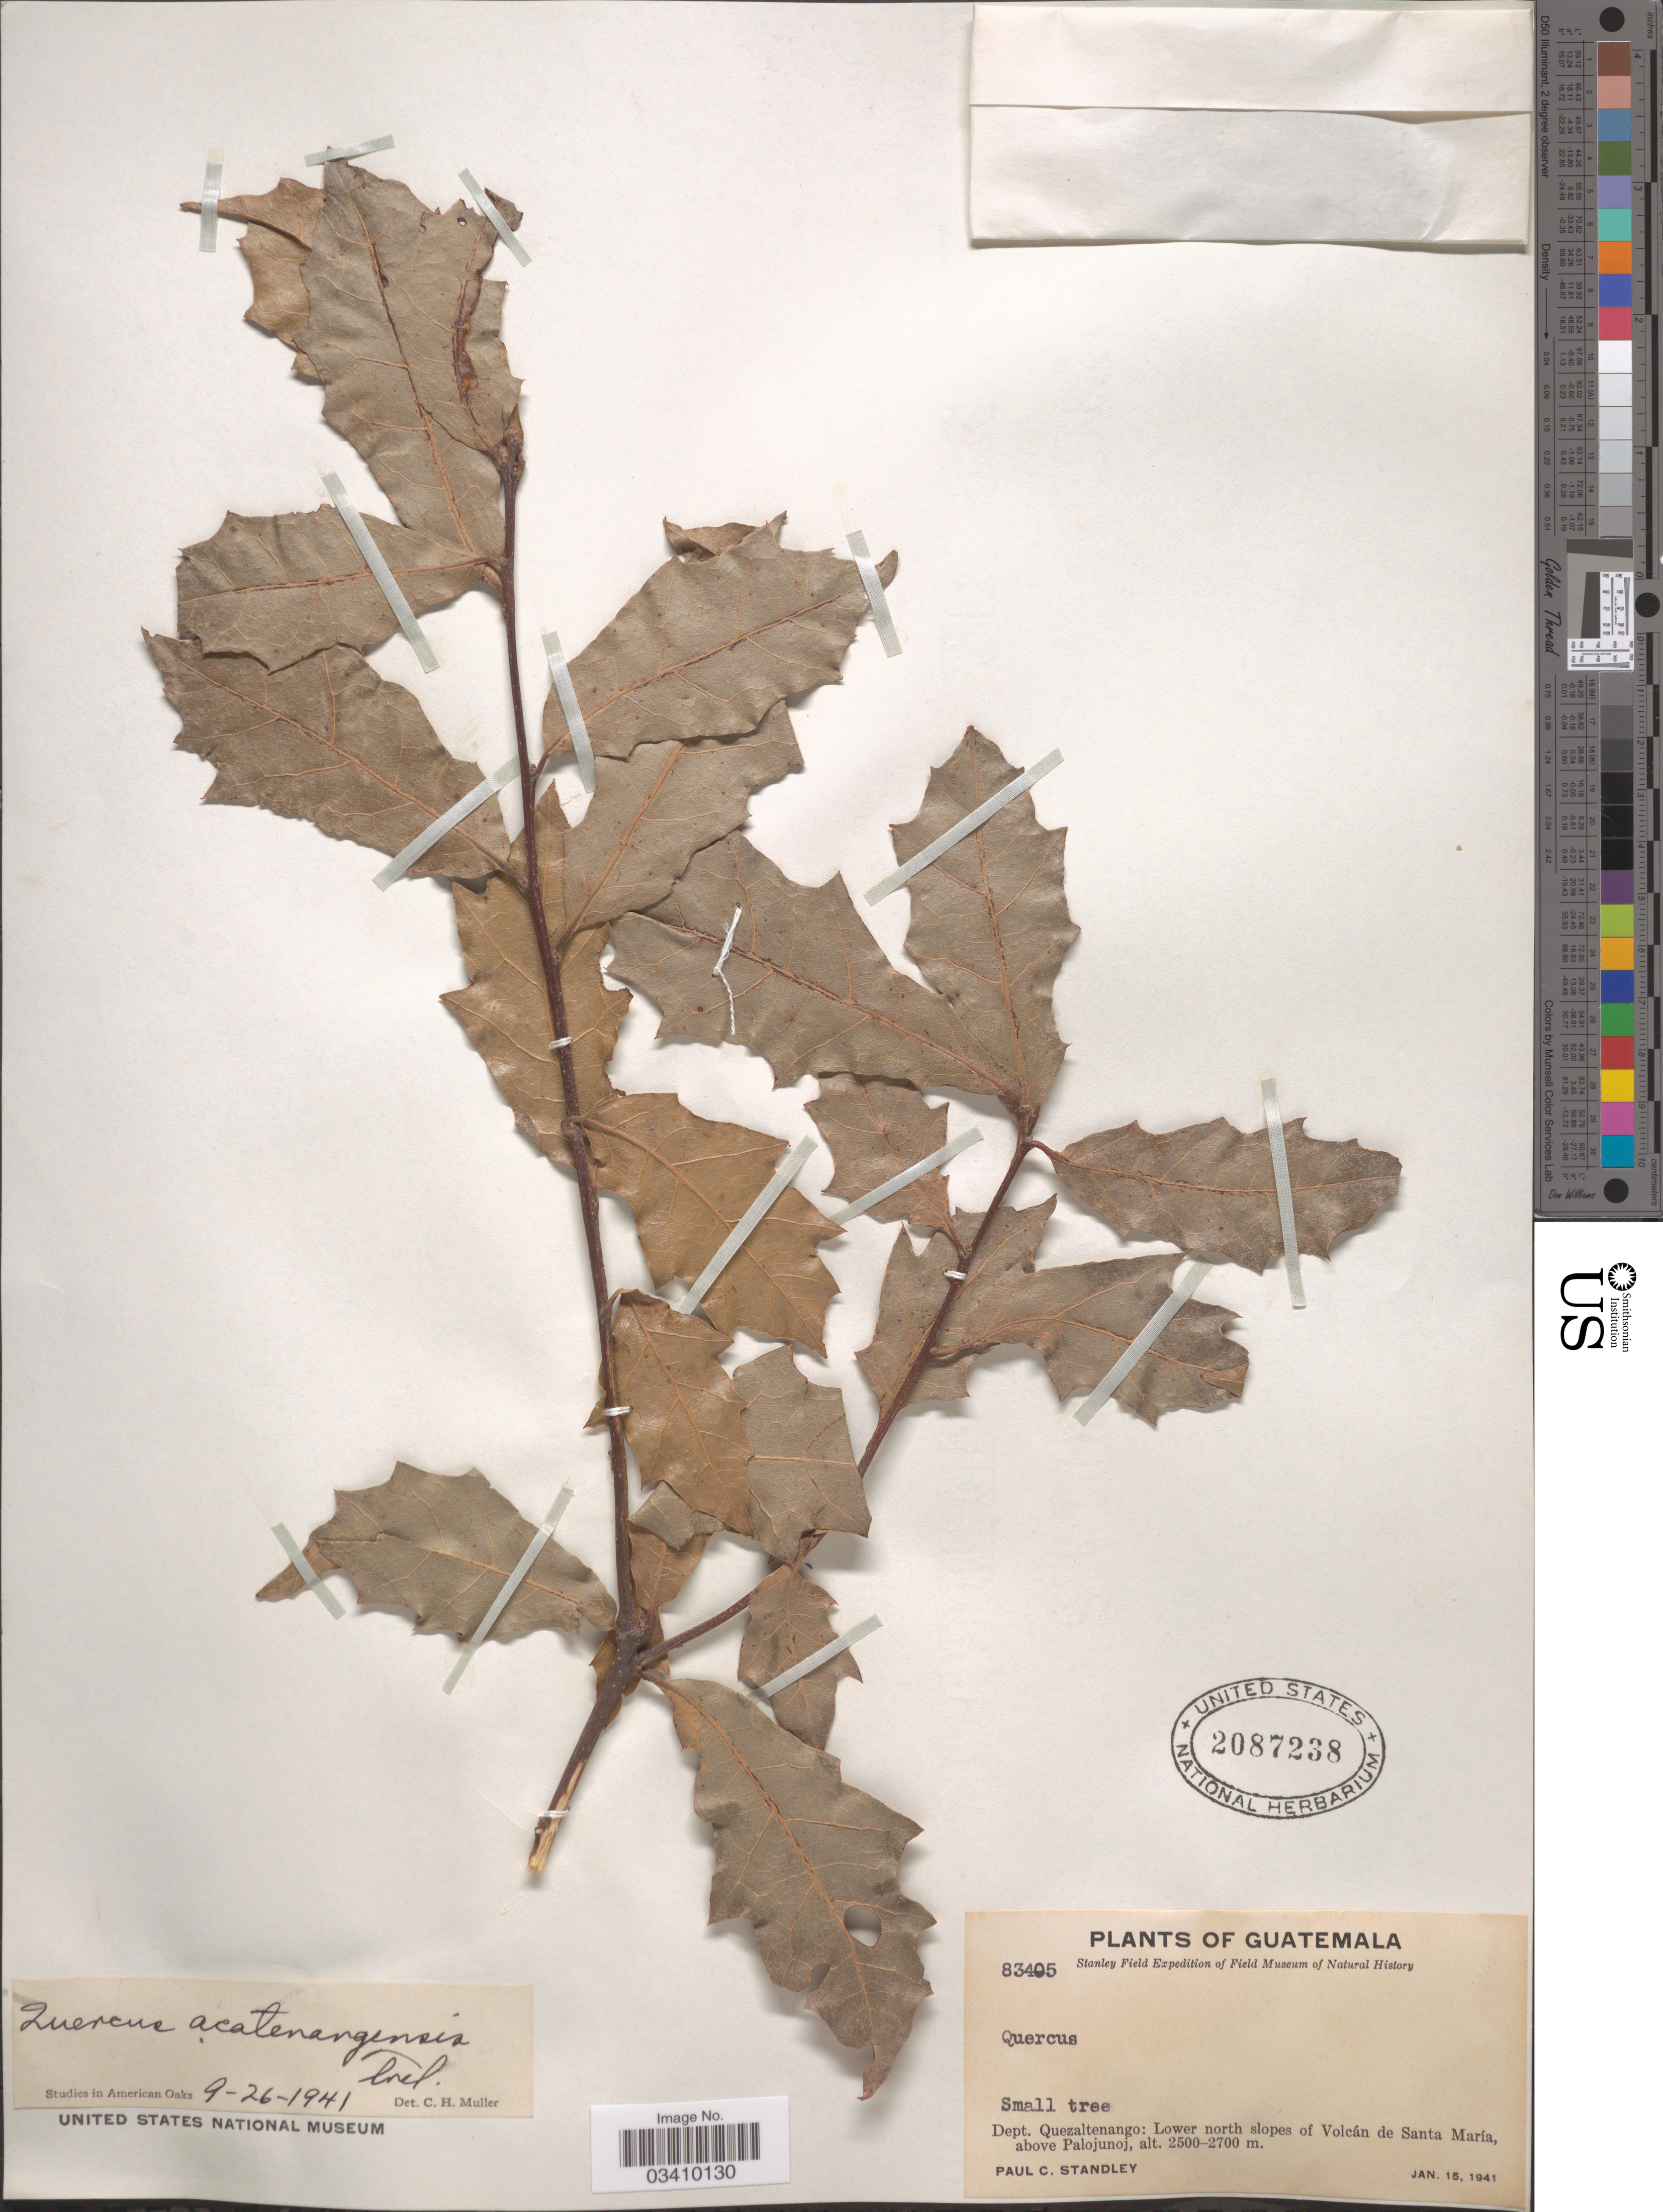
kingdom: Plantae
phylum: Tracheophyta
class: Magnoliopsida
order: Fagales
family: Fagaceae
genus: Quercus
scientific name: Quercus acatenangensis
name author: Trel.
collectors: P. C. Standley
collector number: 83405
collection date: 1941-01-15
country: Guatemala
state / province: Quetzaltenango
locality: Dept. Quezaltenango: Lower north slopes of Volcán de Santa María, above Palojunoj.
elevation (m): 2500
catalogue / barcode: US 2087238